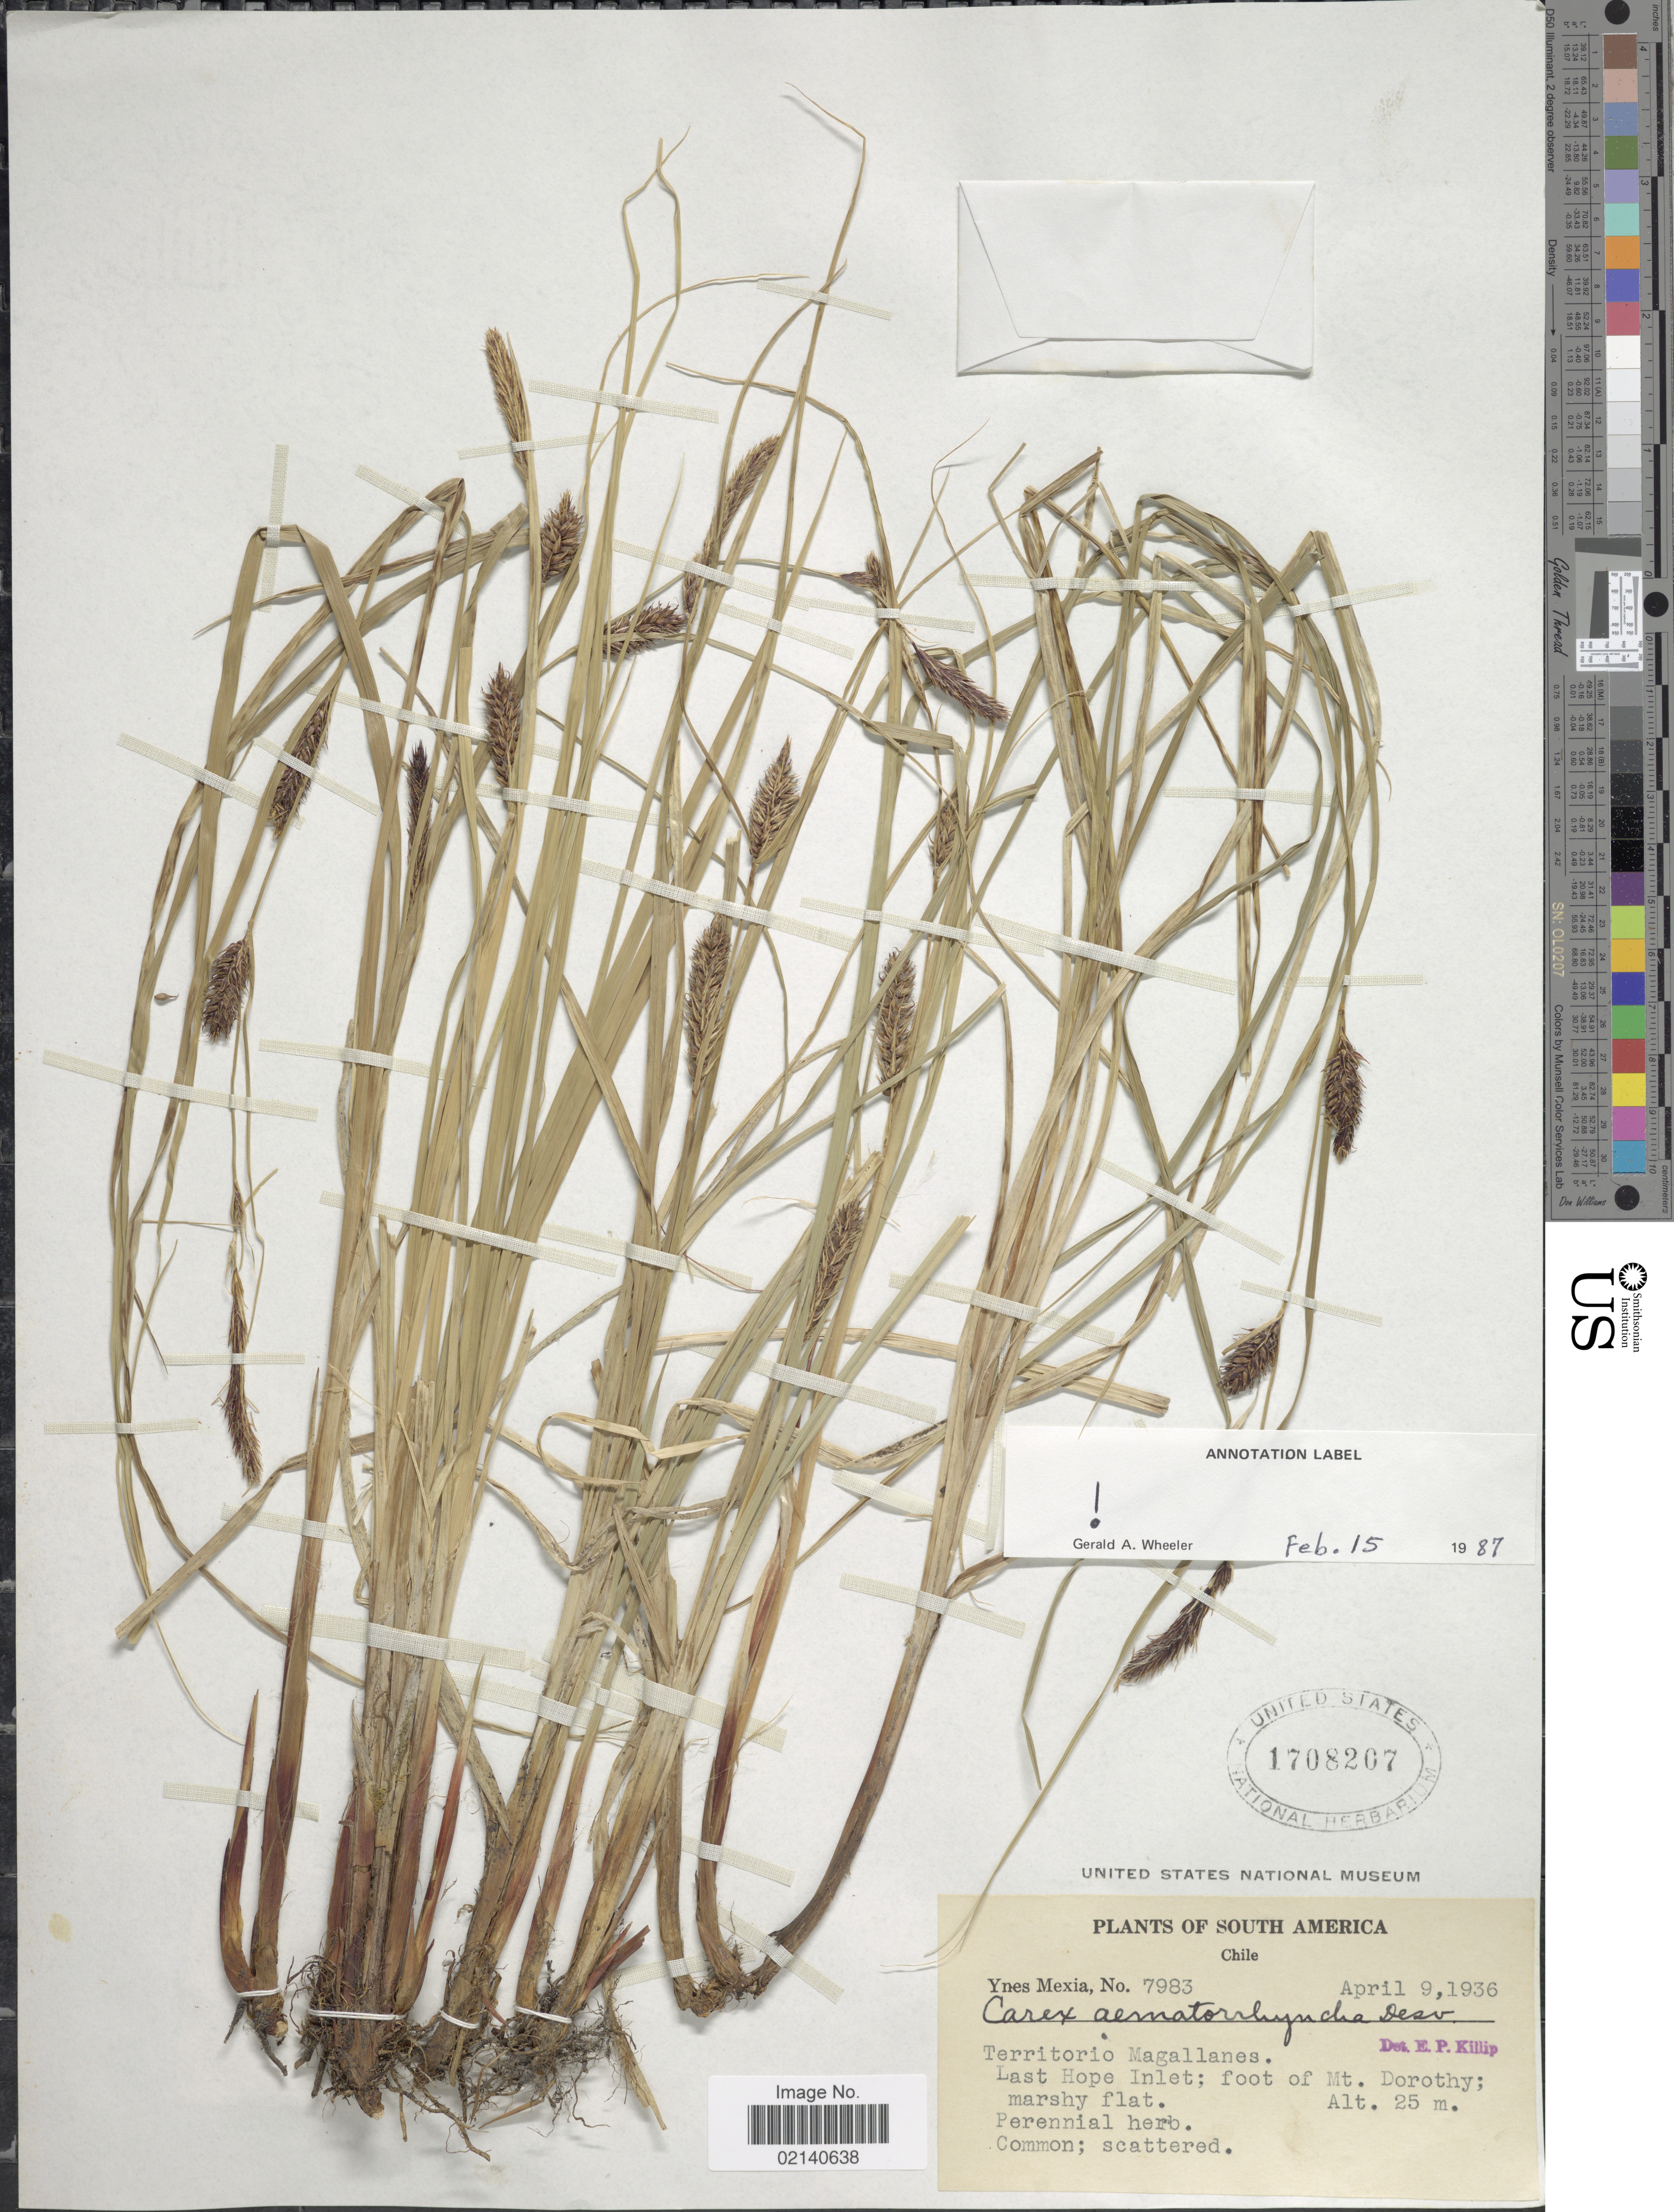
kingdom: Plantae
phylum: Tracheophyta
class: Liliopsida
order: Poales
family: Cyperaceae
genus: Carex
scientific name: Carex aematorrhyncha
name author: Desv.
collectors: Y. Mexia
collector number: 7983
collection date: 1936-04-09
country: Chile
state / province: Magallanes y de la Antártica Chilena (XII)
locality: Territorio Magallanes. Last Hope Inlet; foot of Mt. Dorothy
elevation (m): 25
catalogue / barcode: US 1708207